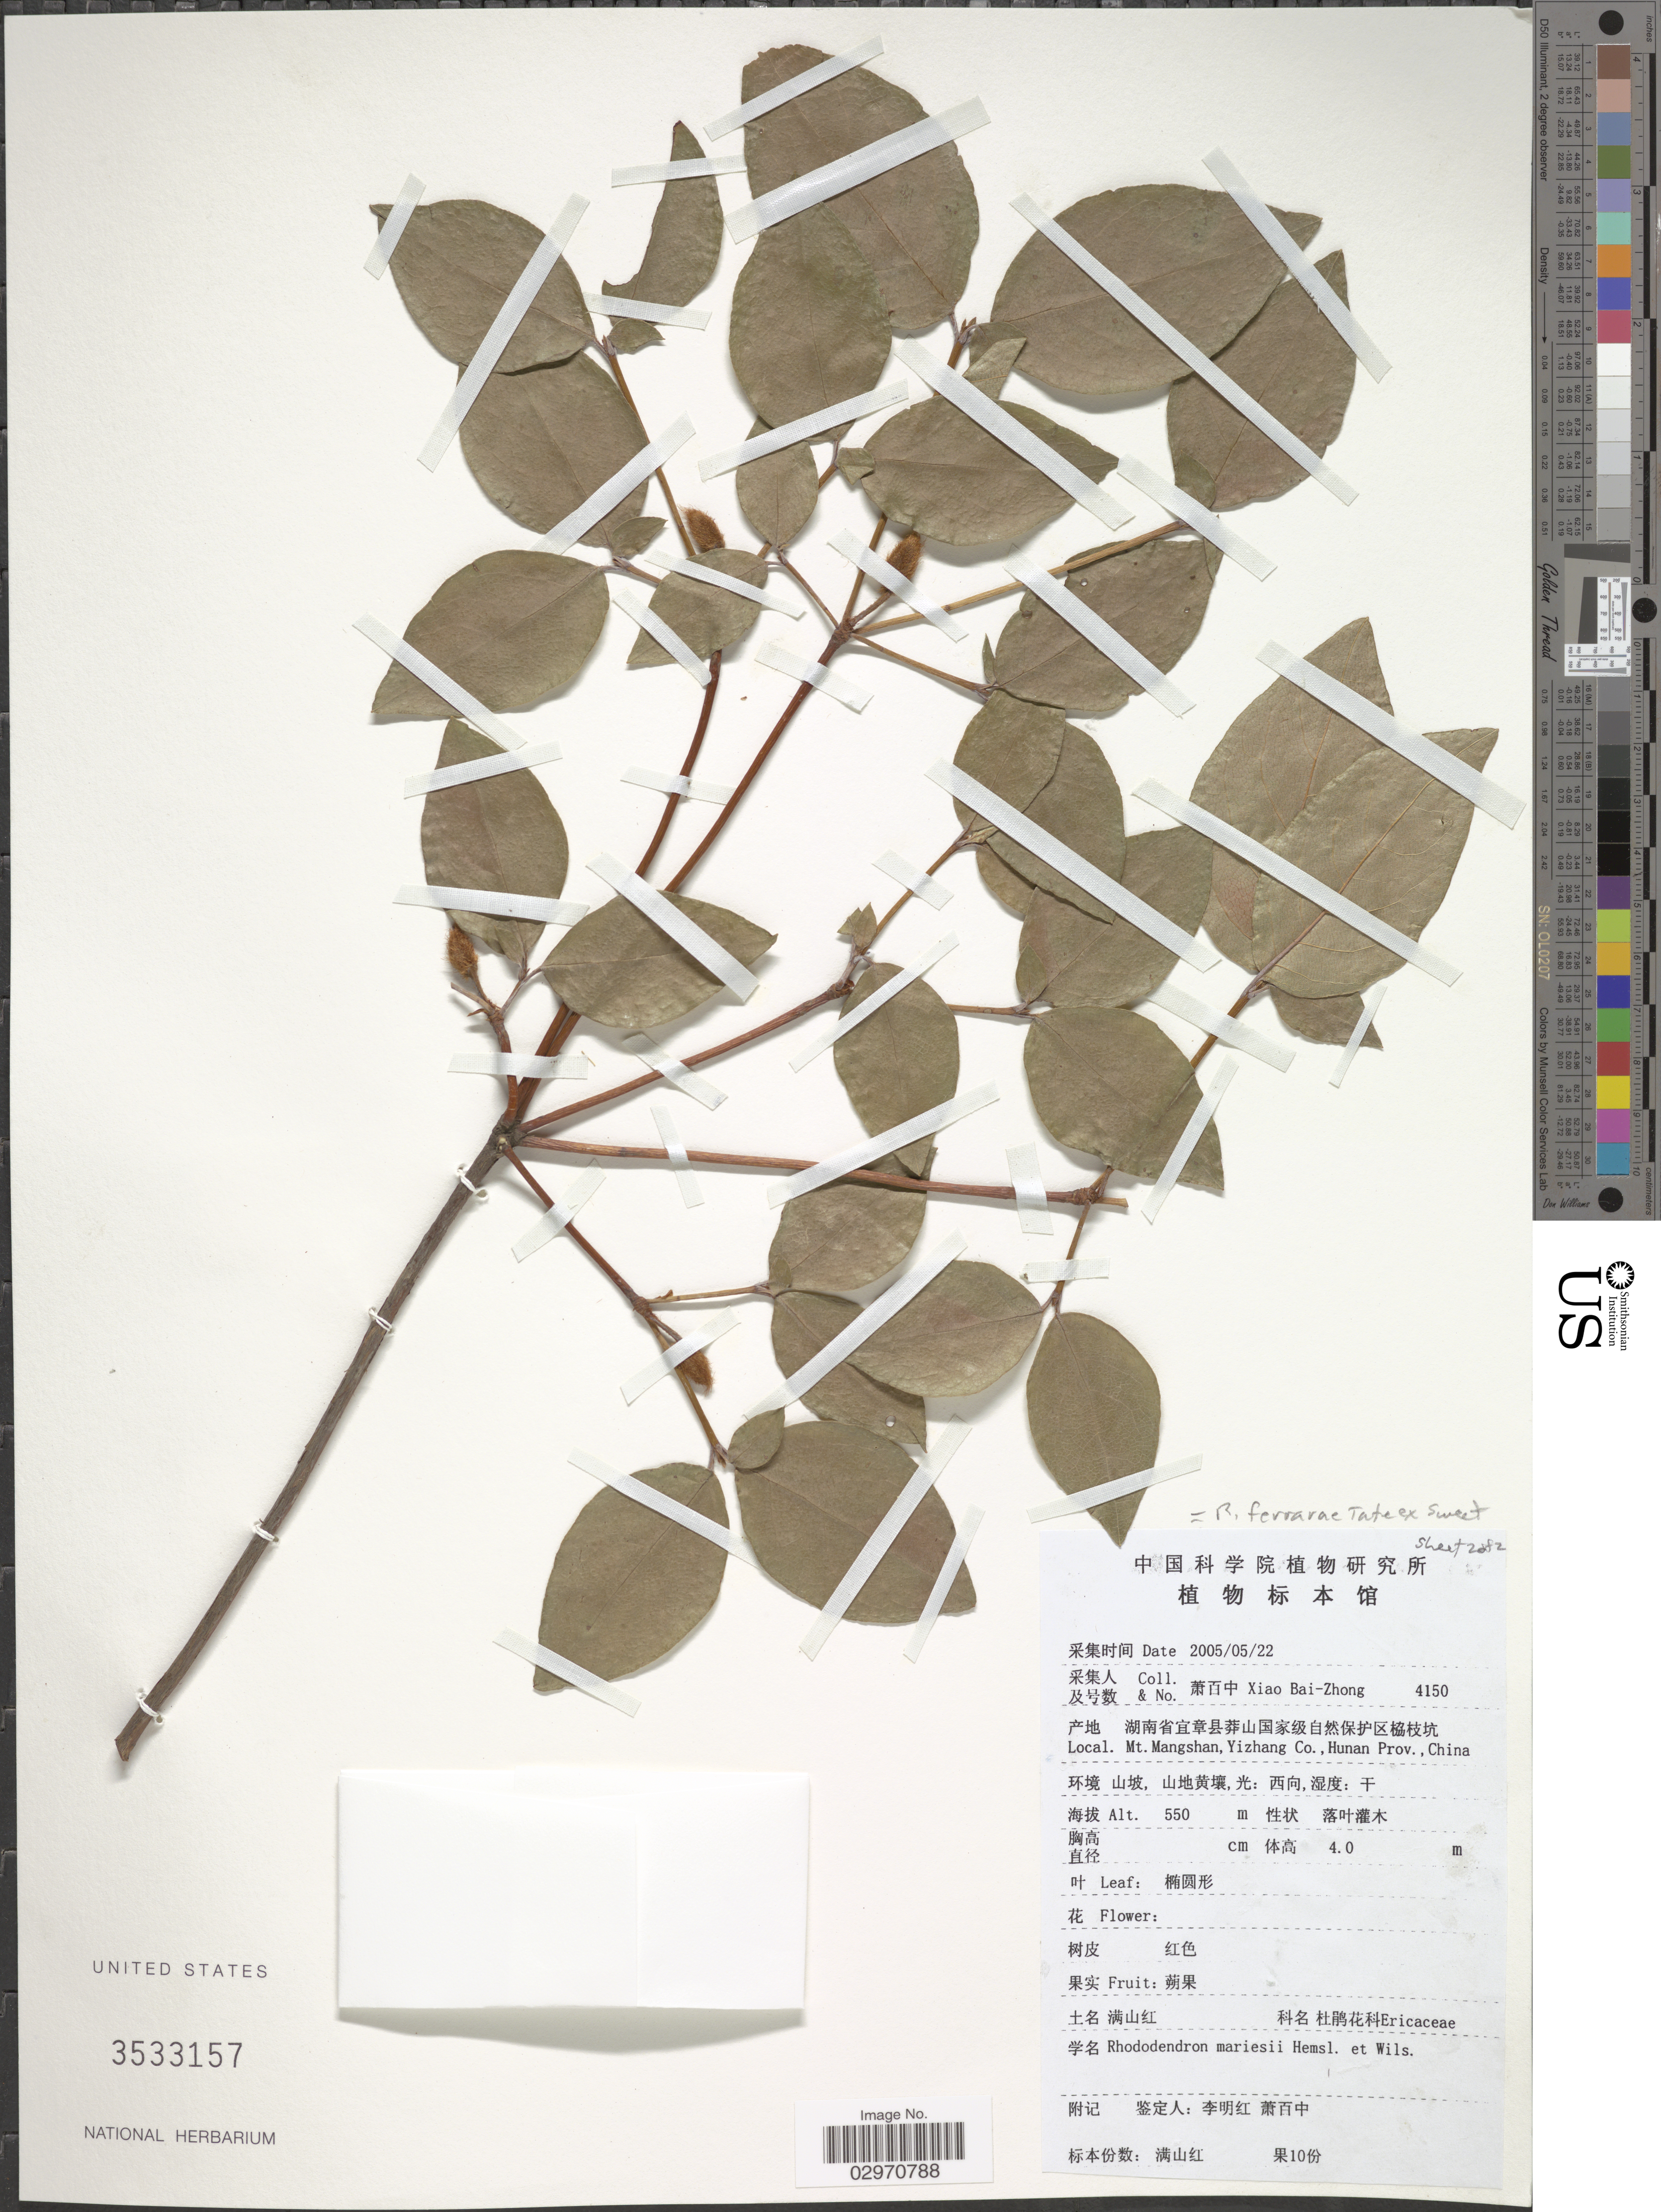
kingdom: Plantae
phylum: Tracheophyta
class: Magnoliopsida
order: Ericales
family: Ericaceae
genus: Rhododendron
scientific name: Rhododendron farrerae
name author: Sweet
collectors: B. Z. Xiao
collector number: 4150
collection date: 2005-05-22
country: China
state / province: Hunan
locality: Mt. Mangshan, Yizhang Co.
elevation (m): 550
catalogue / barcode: US 3533157